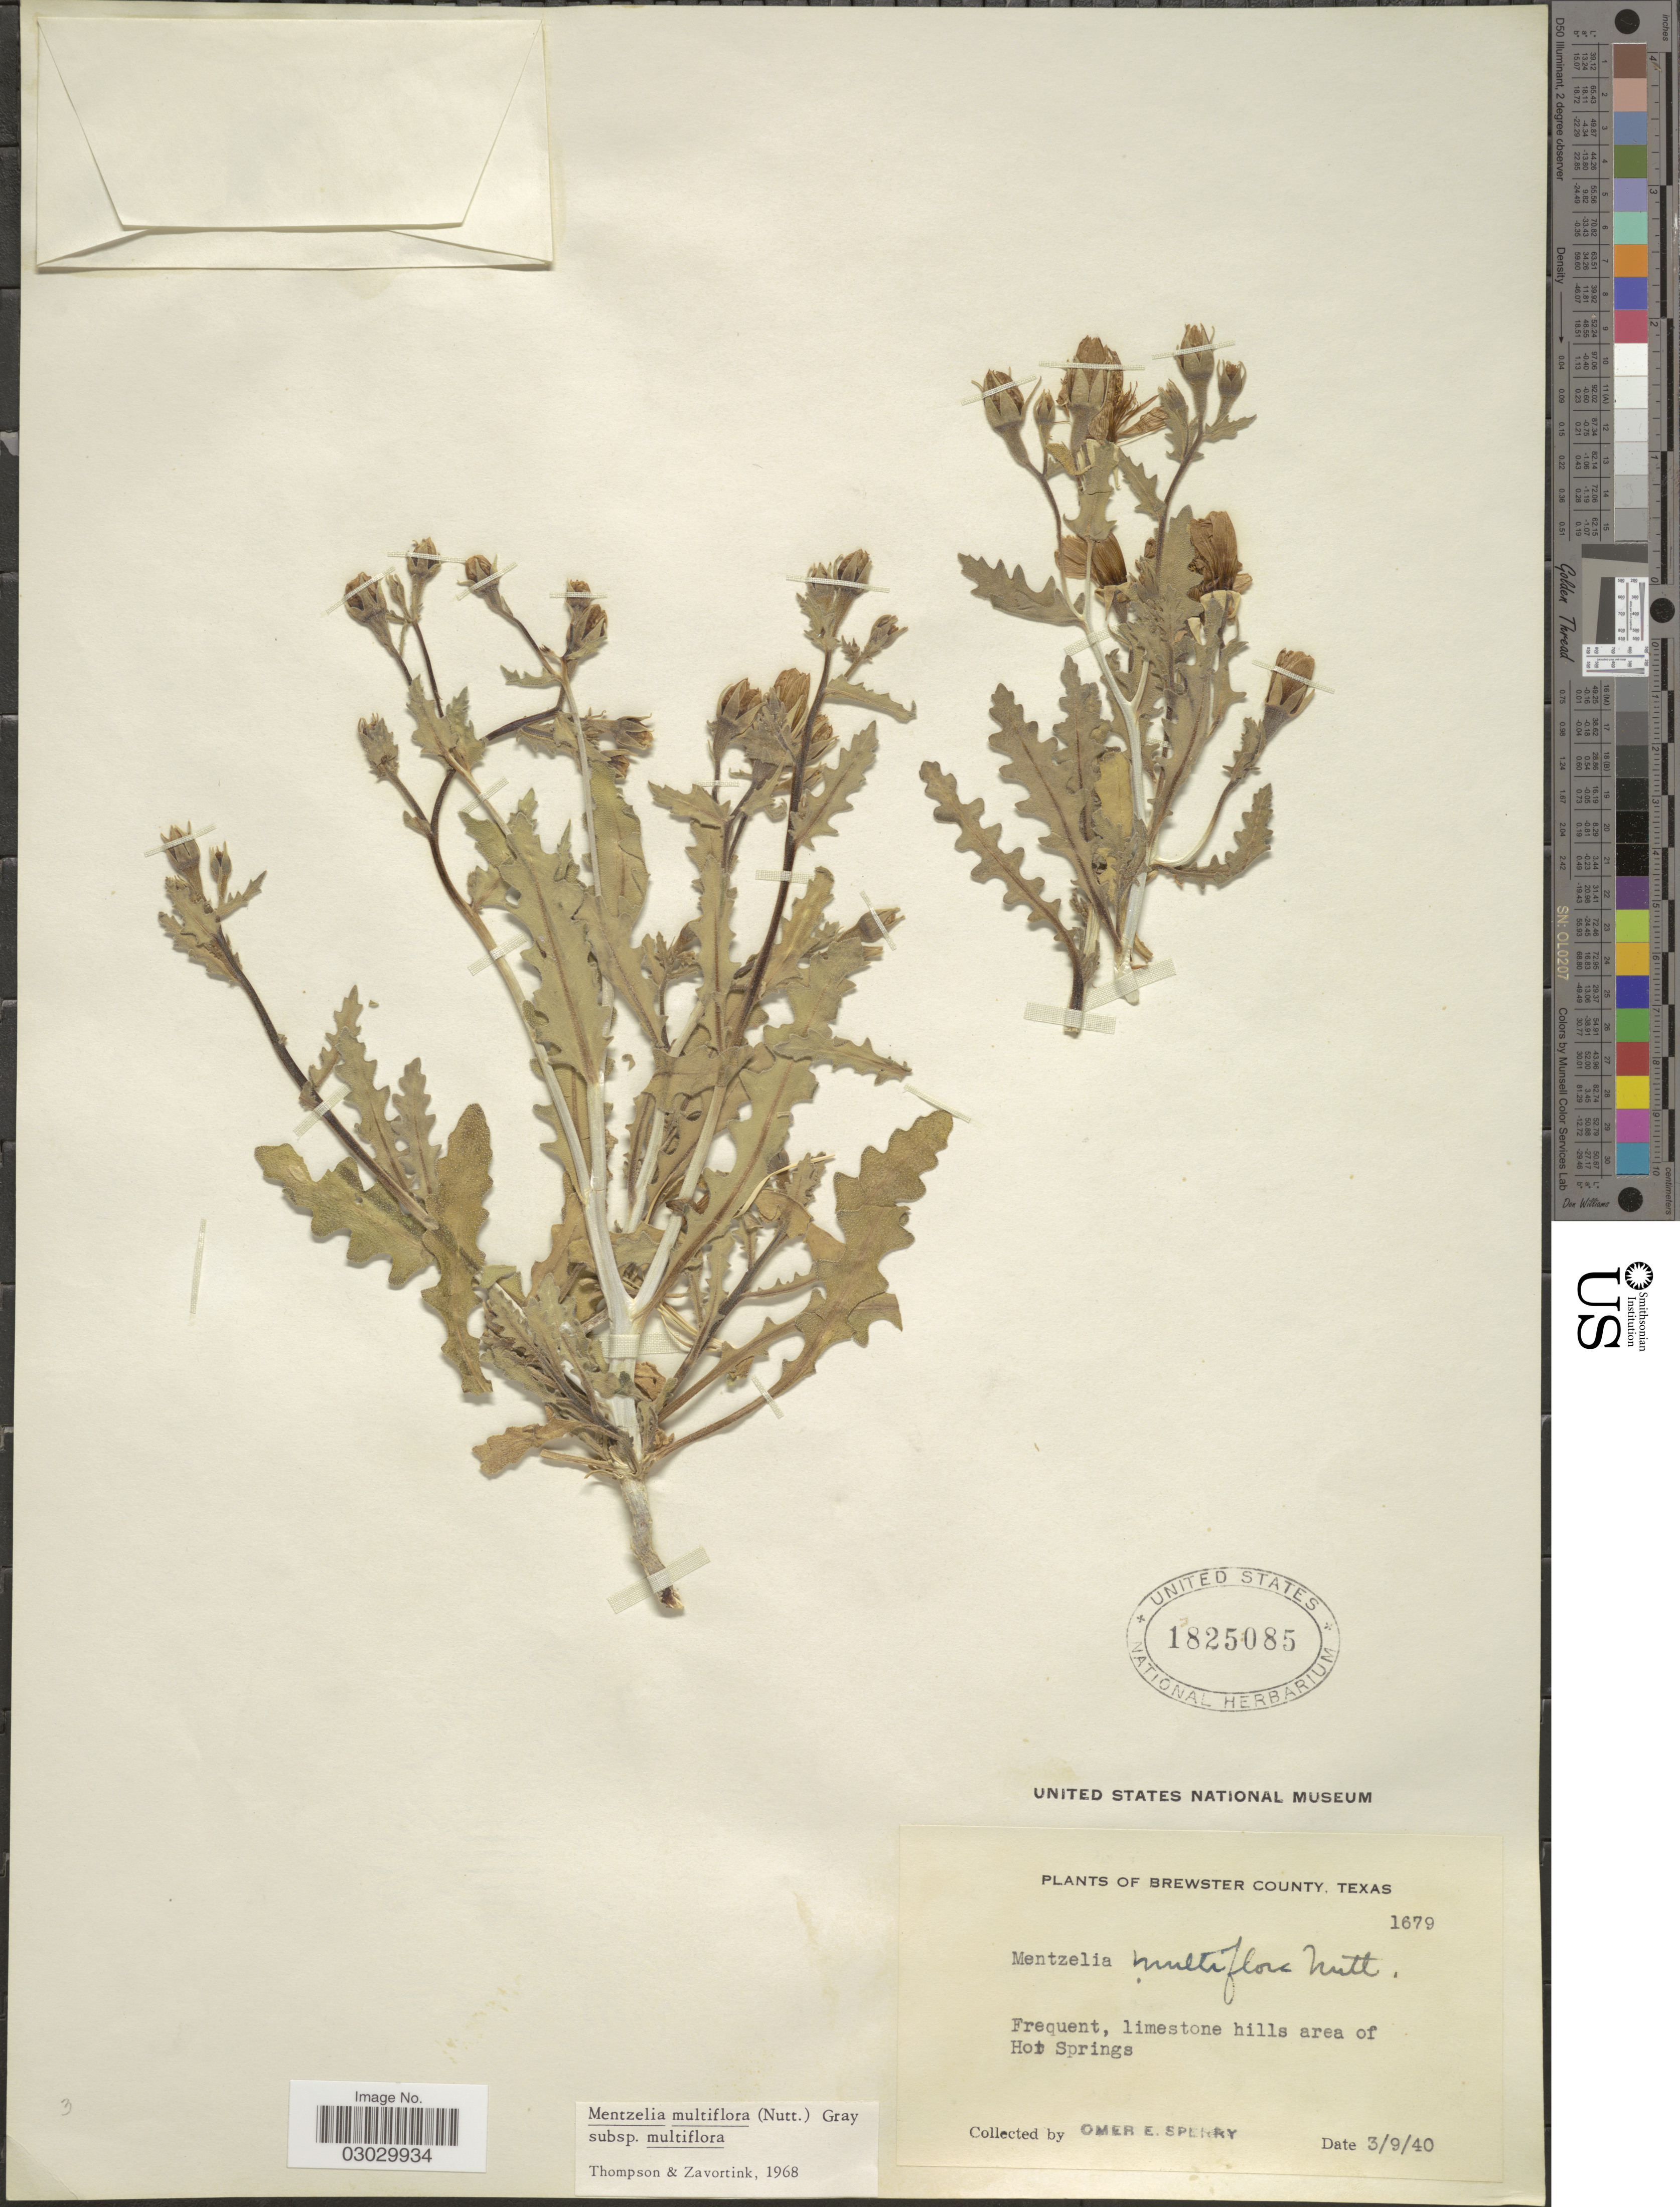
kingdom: Plantae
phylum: Tracheophyta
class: Magnoliopsida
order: Cornales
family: Loasaceae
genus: Mentzelia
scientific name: Mentzelia multiflora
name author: (Nutt.) A. Gray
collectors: O. E. Sperry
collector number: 1679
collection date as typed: Transcribed d/m/y: 9/3/40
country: United States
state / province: Texas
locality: Brewster County. Frequent, limestone hills area of Hot Springs.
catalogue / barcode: US 1825085